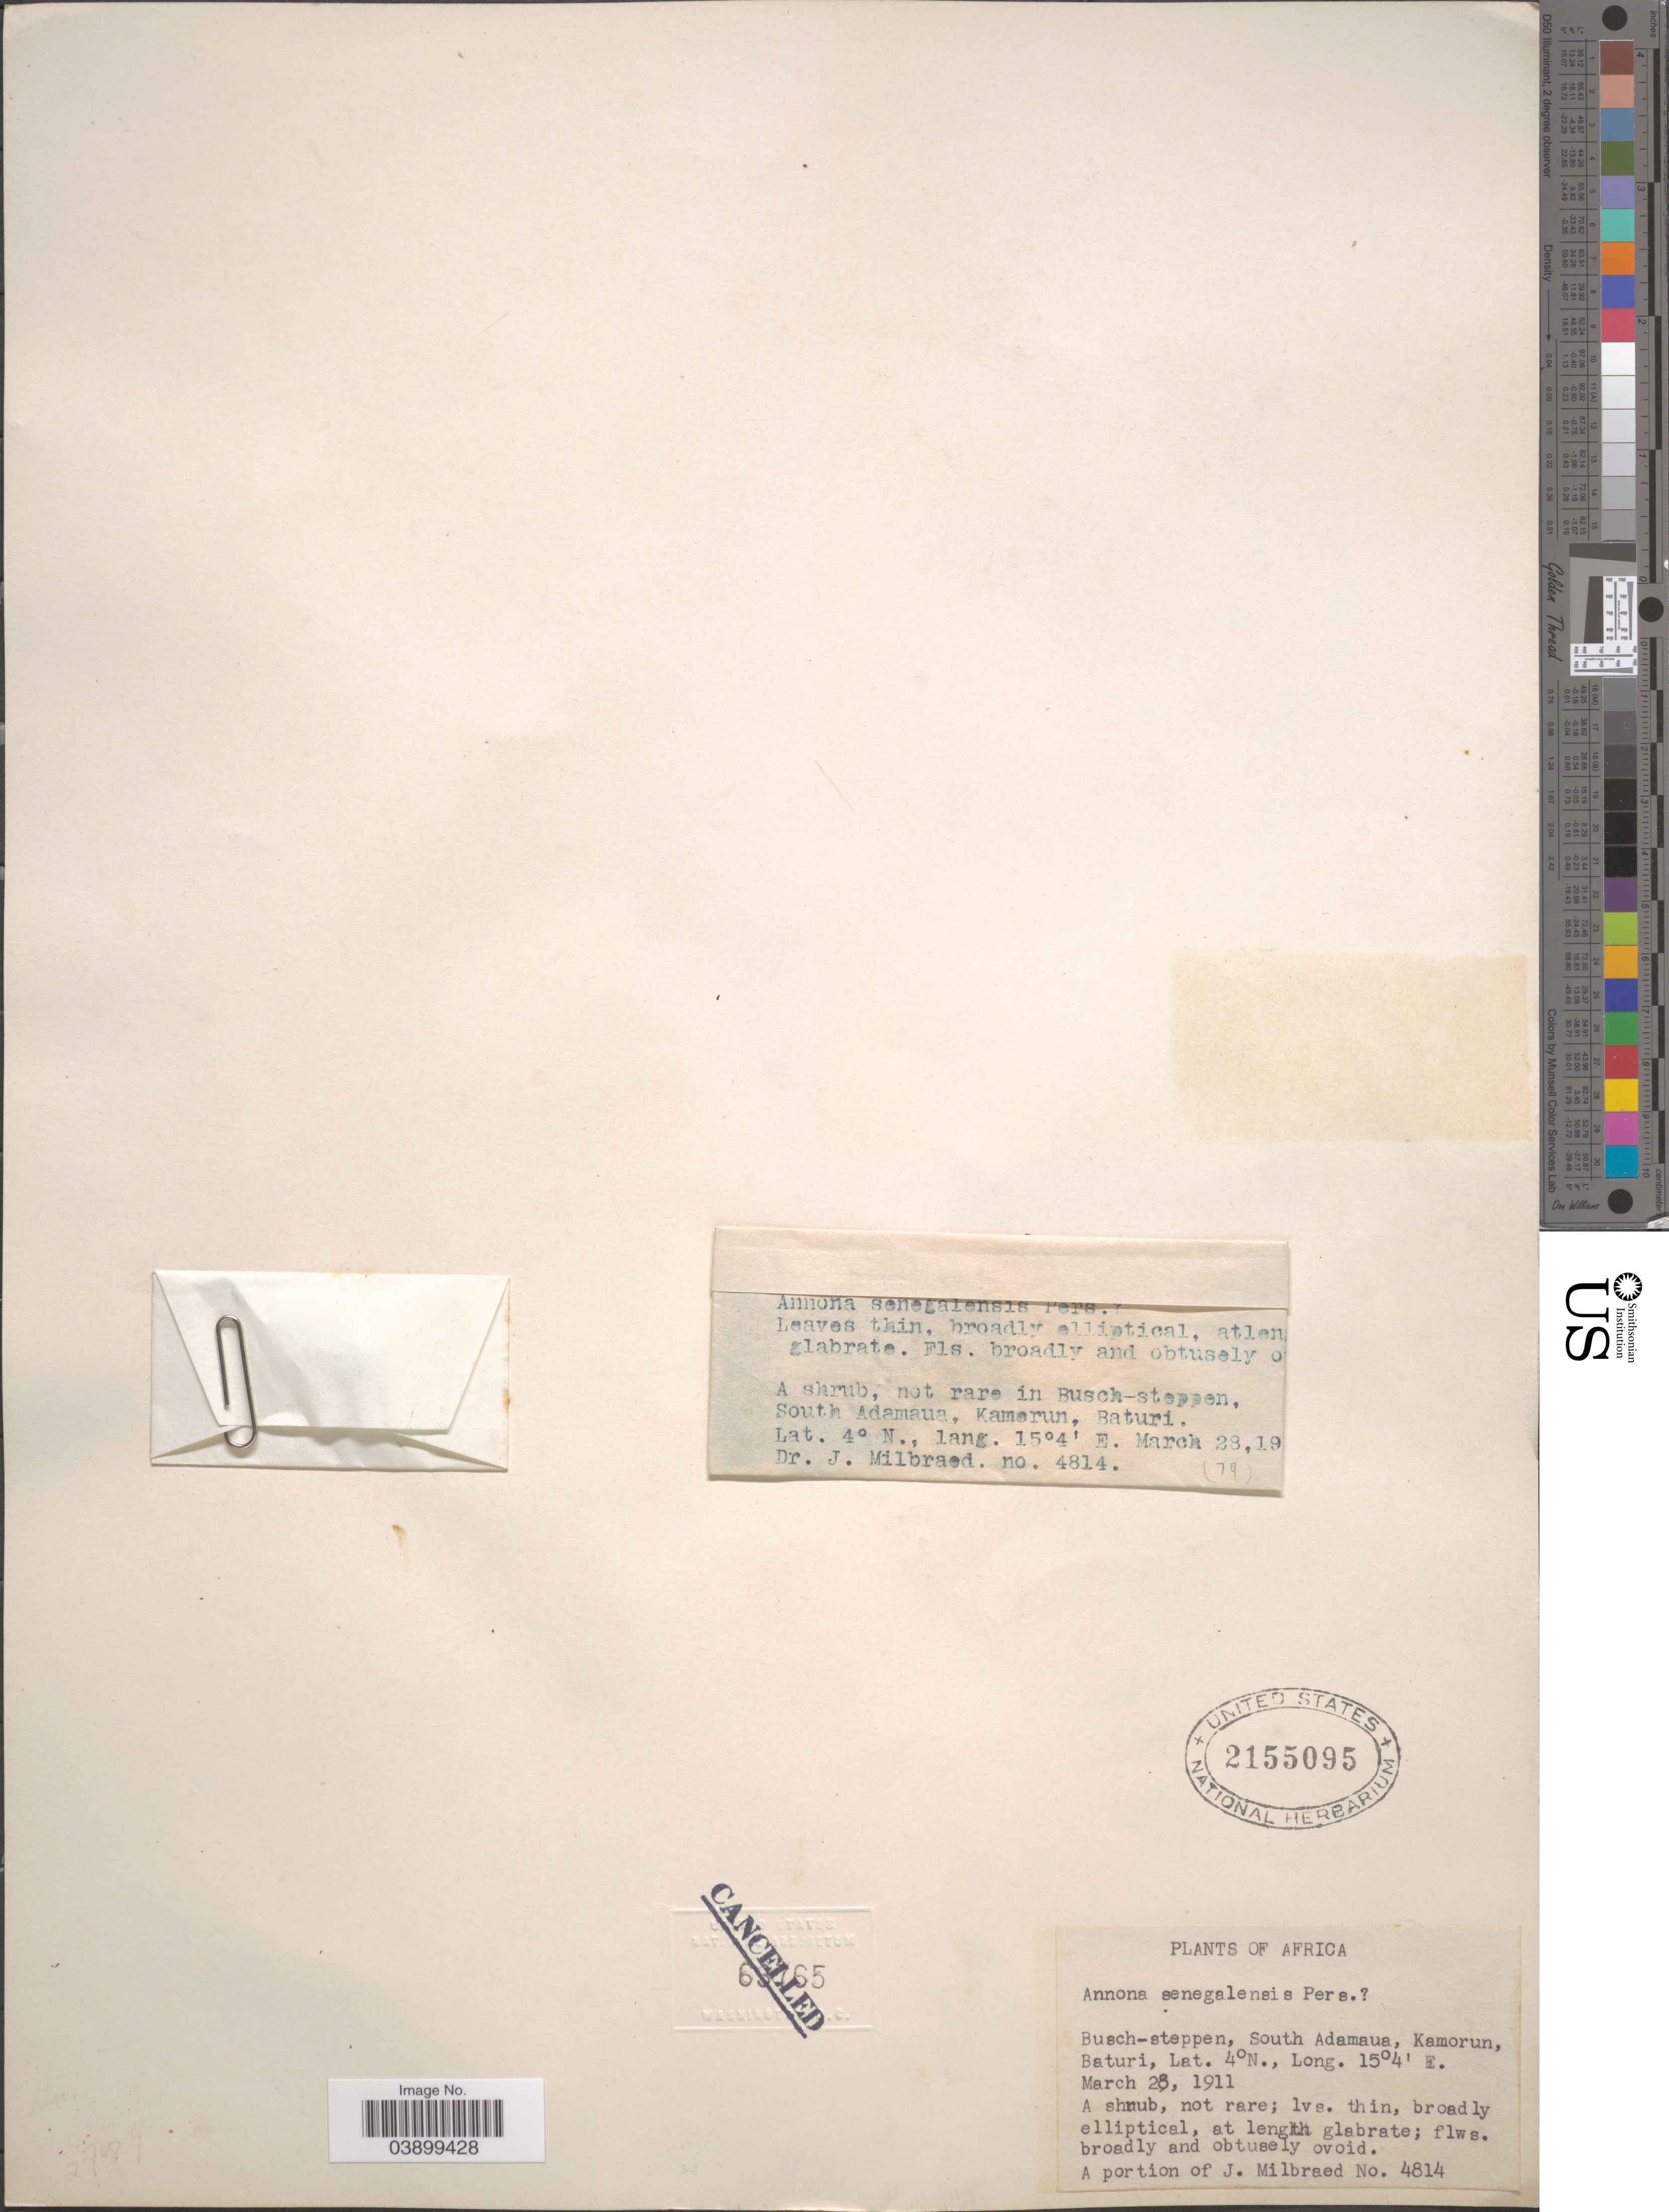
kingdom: Plantae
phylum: Tracheophyta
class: Magnoliopsida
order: Magnoliales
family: Annonaceae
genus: Annona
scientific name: Annona senegalensis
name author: Pers.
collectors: J. Milbraed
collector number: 4814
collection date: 1911-03-28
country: Cameroon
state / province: Adamawa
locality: South Adamaua, Baturi.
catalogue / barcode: US 2155095